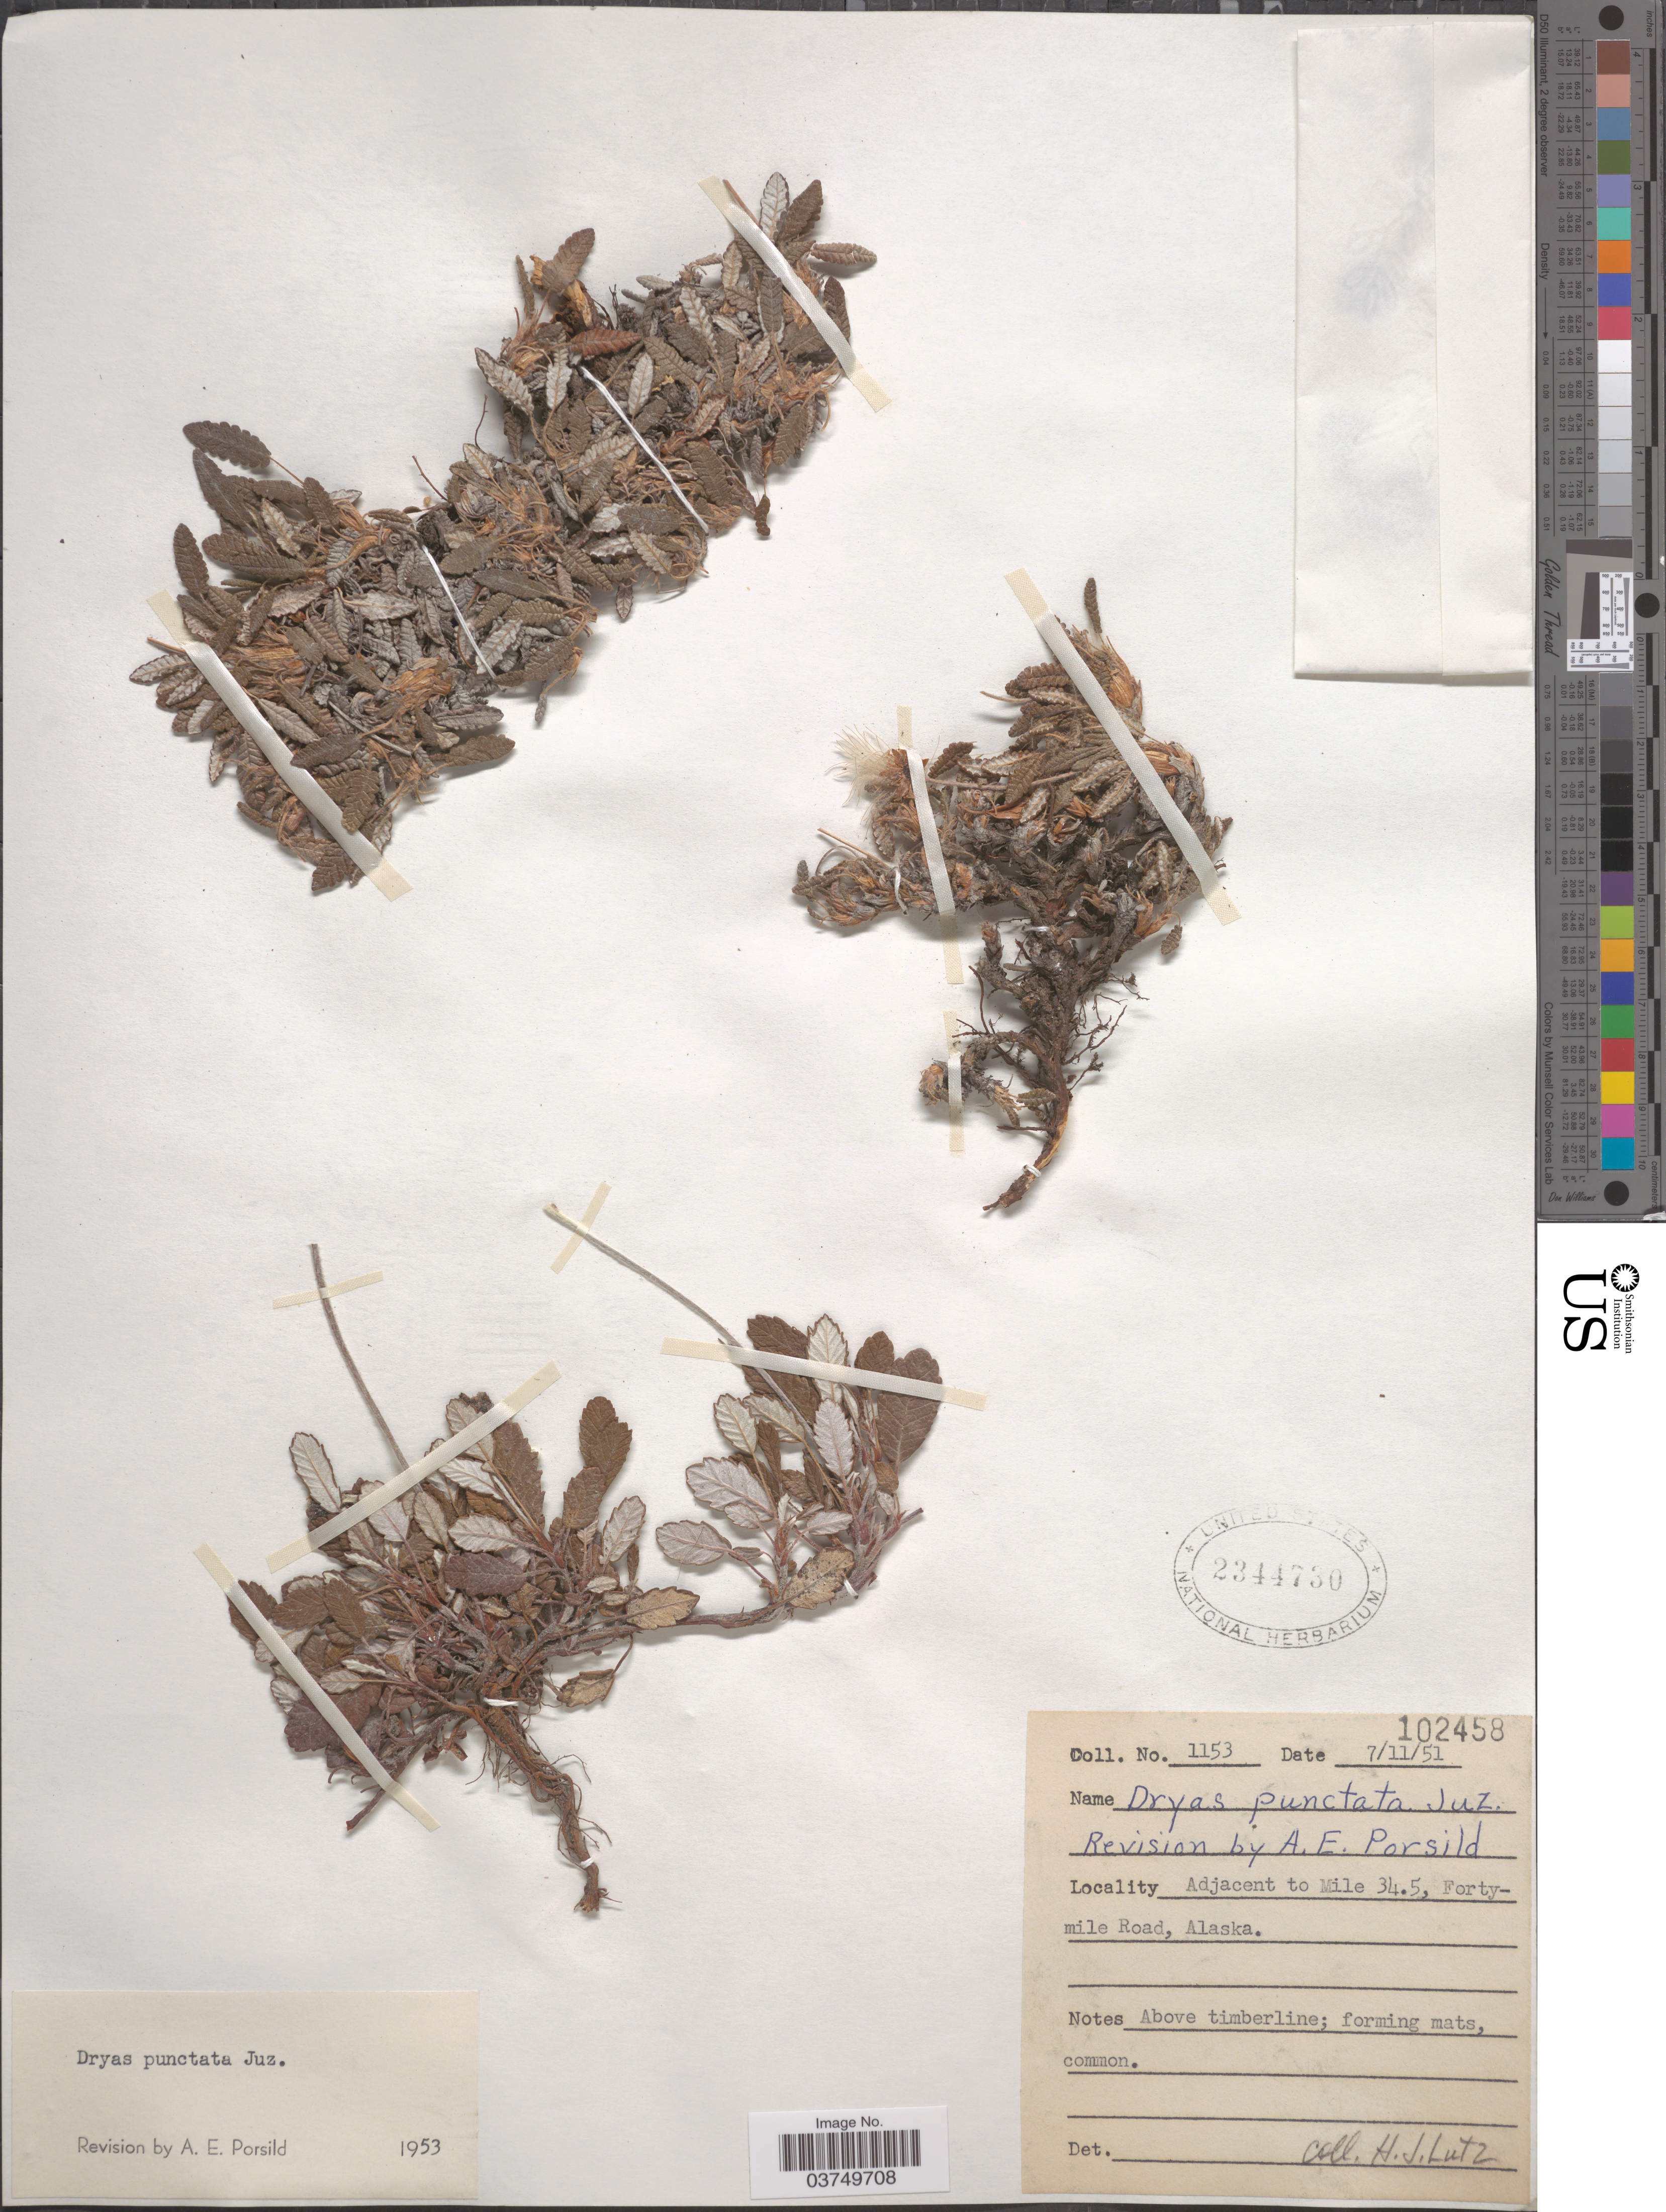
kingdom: Plantae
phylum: Tracheophyta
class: Magnoliopsida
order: Rosales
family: Rosaceae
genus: Dryas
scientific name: Dryas punctata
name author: Juz.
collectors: H. J. Lutz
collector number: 1153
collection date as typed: Transcribed d/m/y: 11/7/51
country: United States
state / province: Alaska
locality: Adjacent to Mile 34.5, Forty-mile Road.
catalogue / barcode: US 2344730